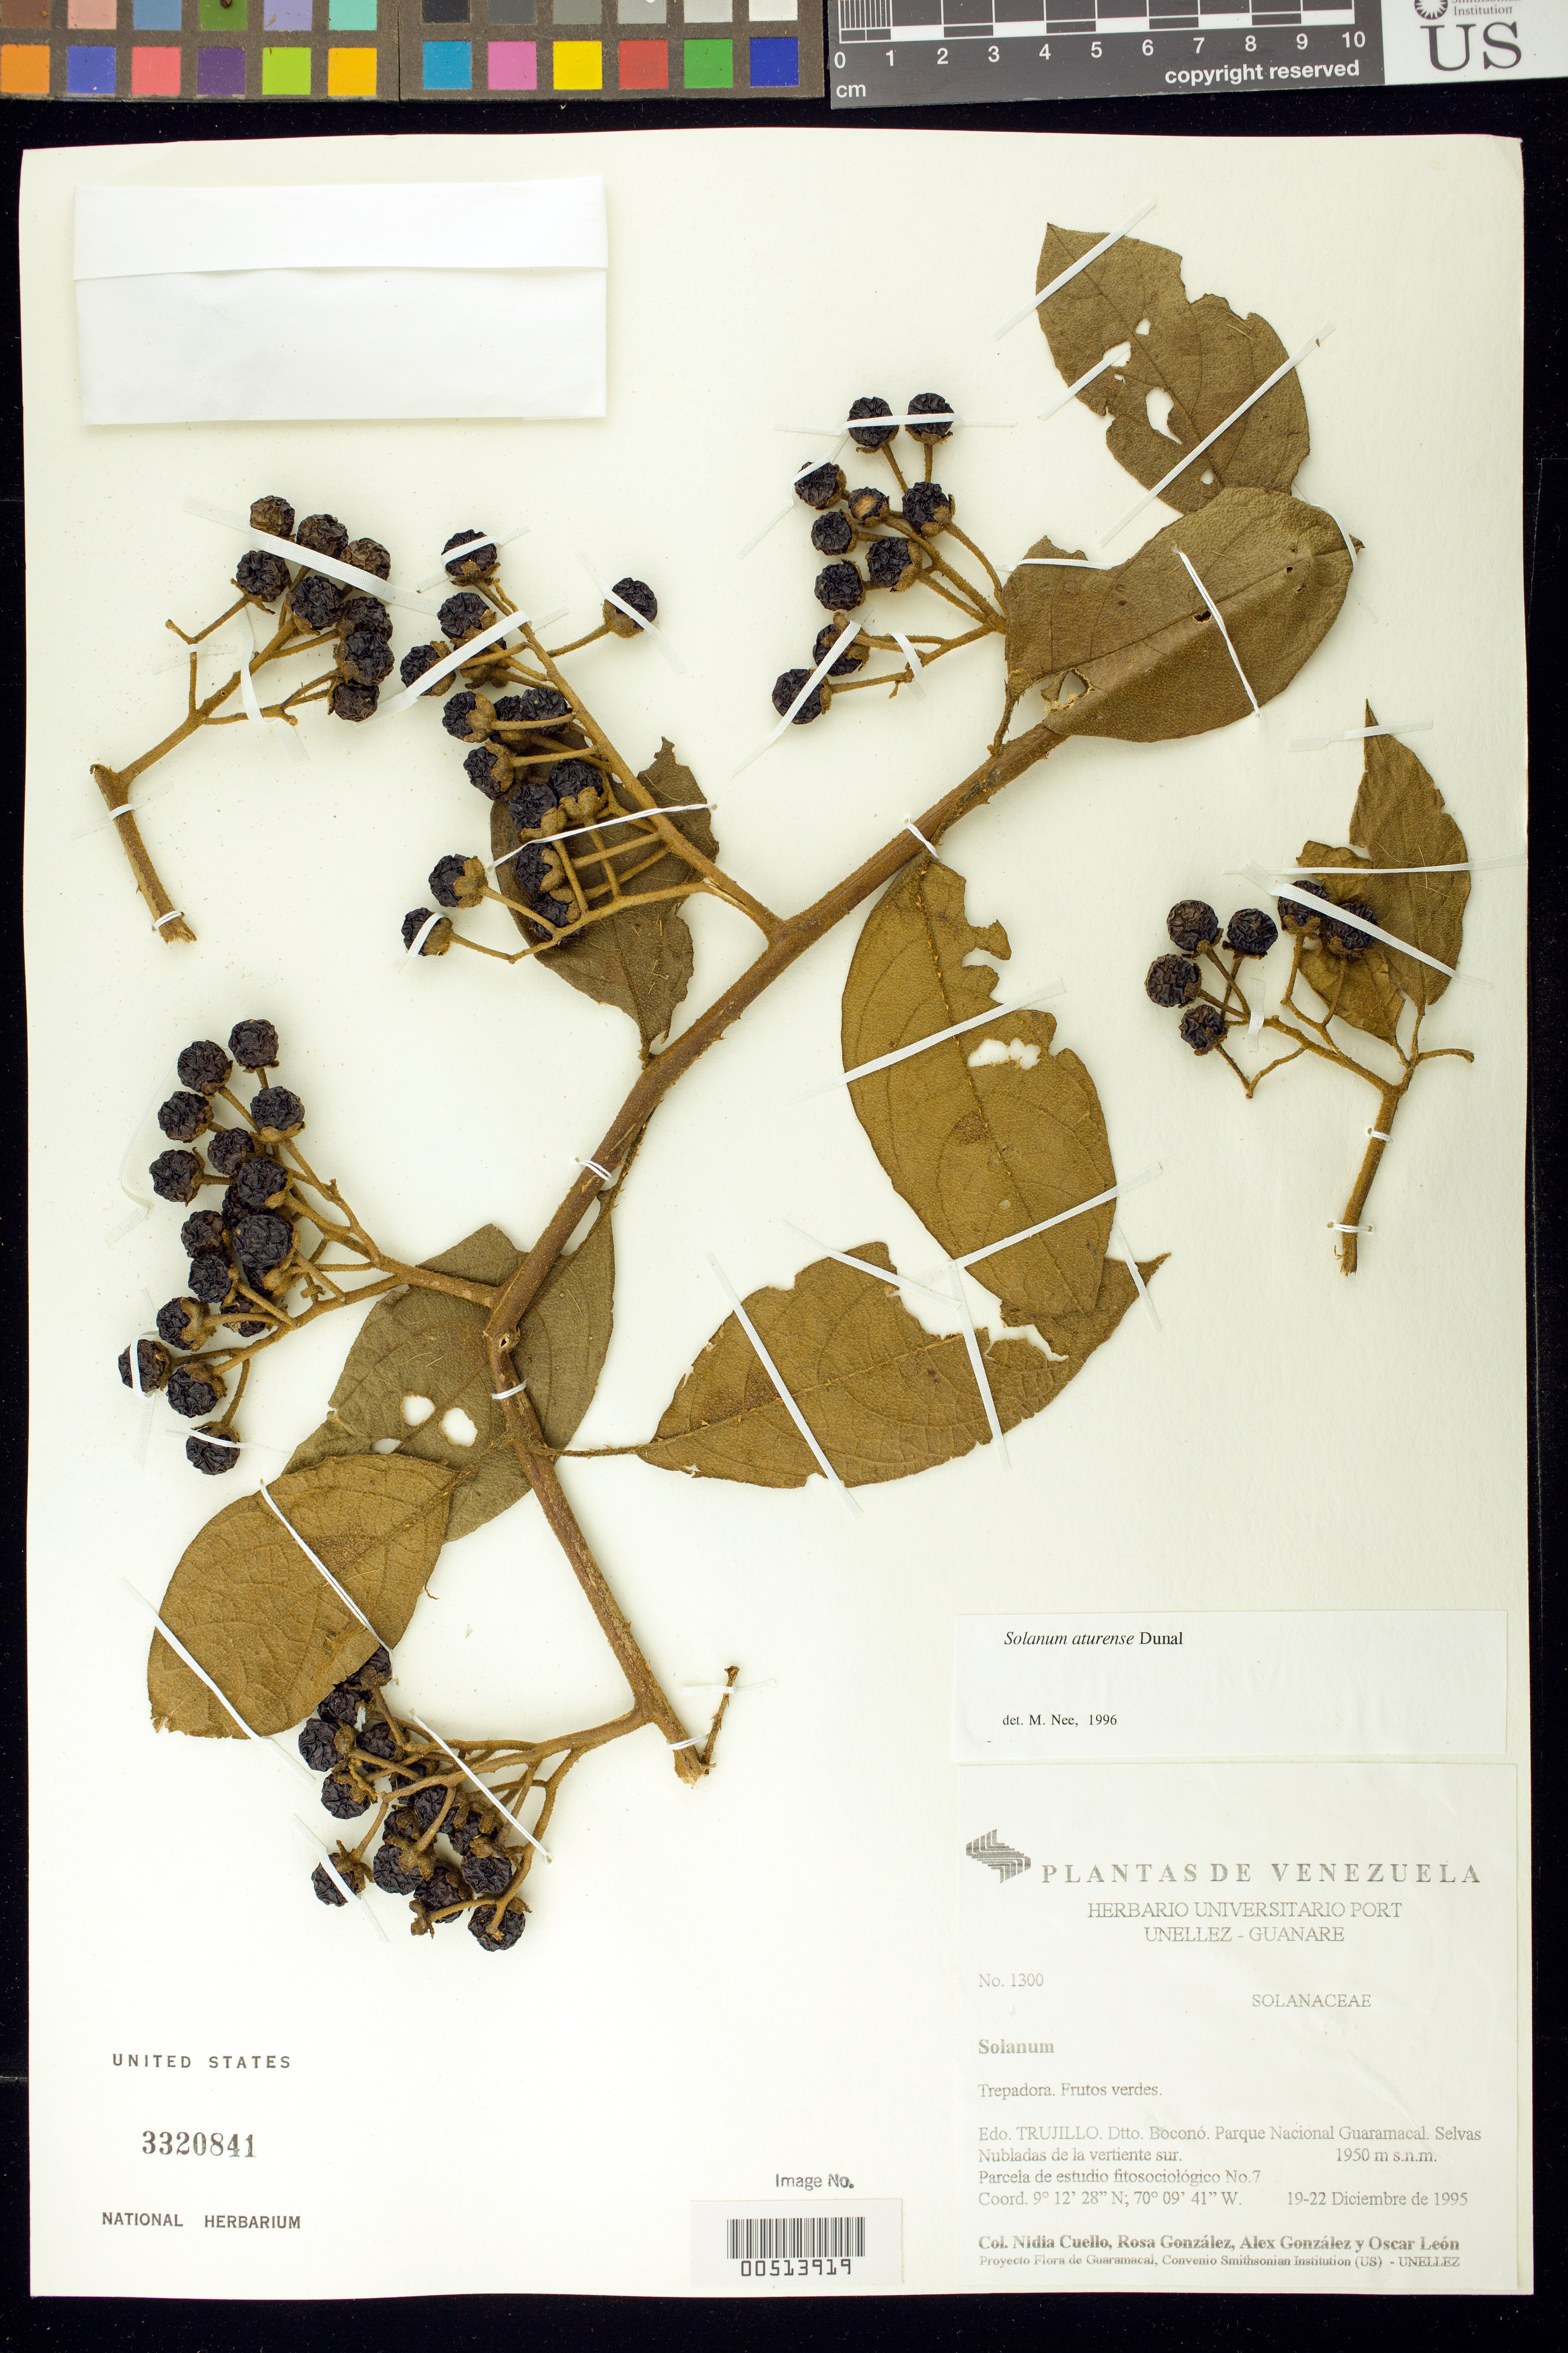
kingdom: Plantae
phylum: Tracheophyta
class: Magnoliopsida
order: Solanales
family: Solanaceae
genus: Solanum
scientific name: Solanum aturense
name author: Humb. & Bonpl. ex Dunal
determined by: Nee, Michael H.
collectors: N. L. Cuello, R. González, A. Gonzáles & O. León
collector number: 1300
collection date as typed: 19 Dec 1995 to 22 Dec 1995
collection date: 1995-12-19/1995-12-22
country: Venezuela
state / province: Trujillo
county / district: Boconó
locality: Parque Nacional Guaramacal, vertiente S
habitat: Selva Nubladas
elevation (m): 1950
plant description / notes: PORT, US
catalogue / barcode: US 3320841